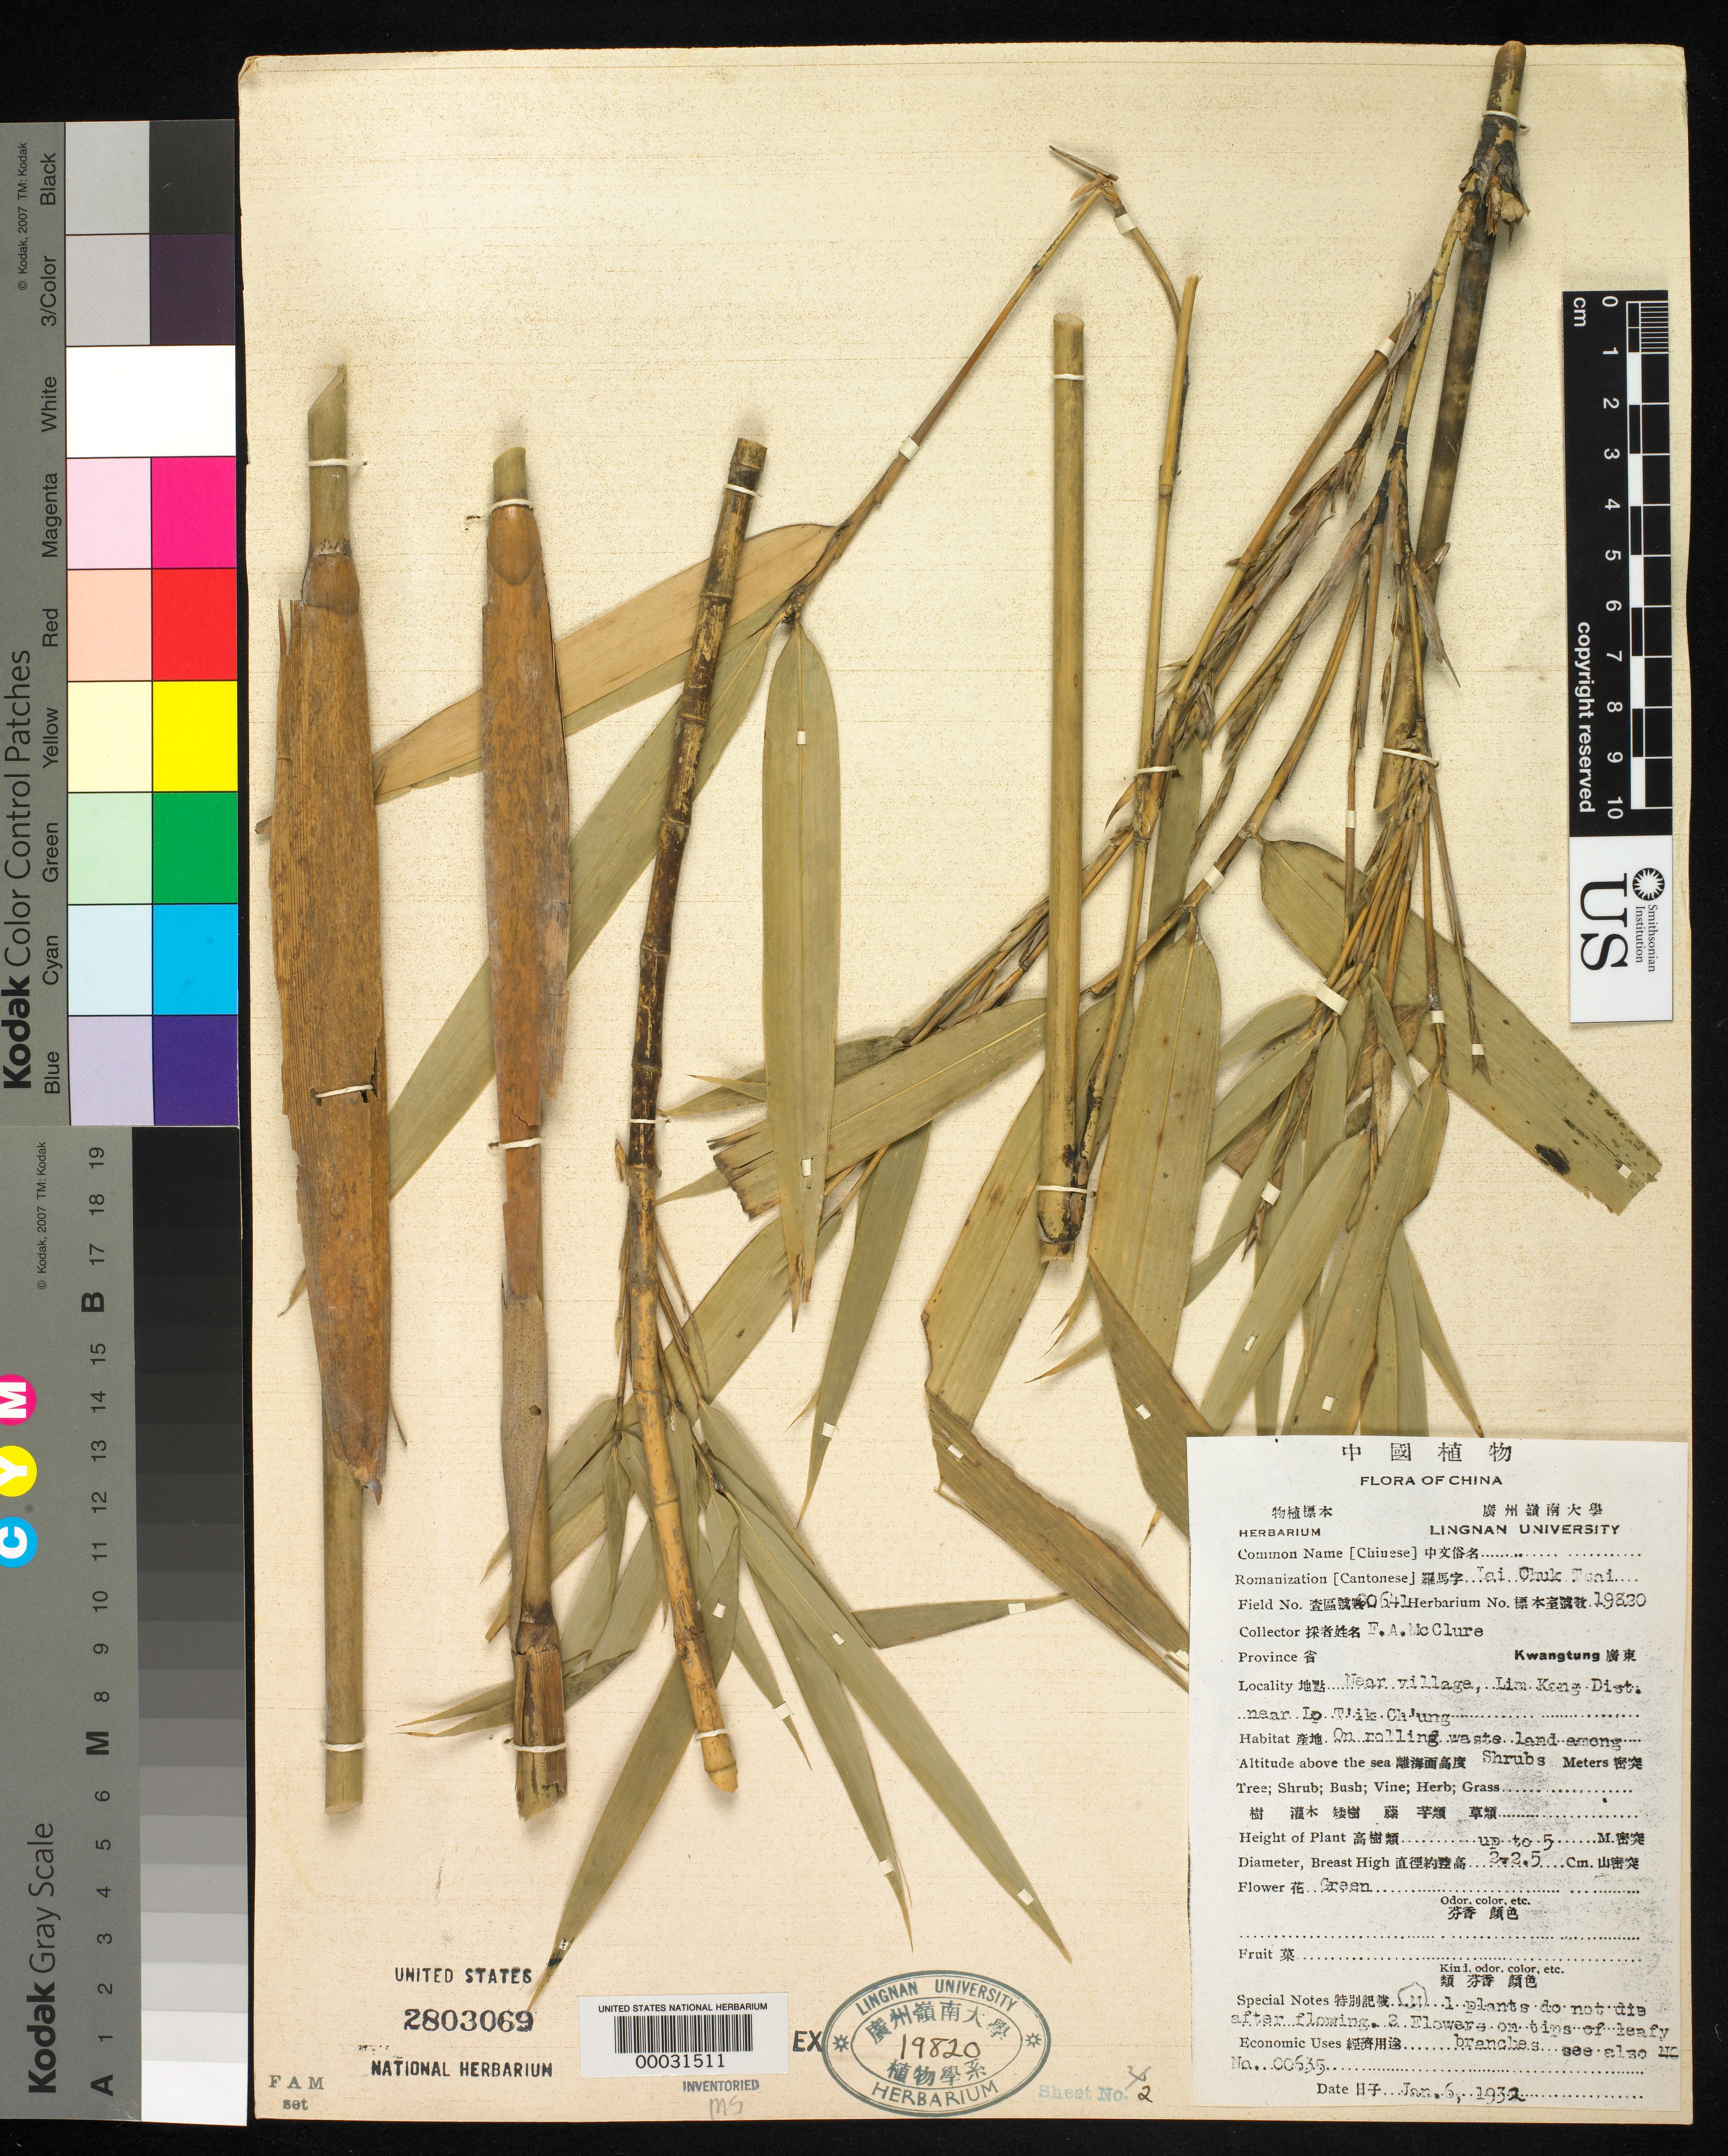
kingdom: Plantae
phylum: Tracheophyta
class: Liliopsida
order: Poales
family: Poaceae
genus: Arundinaria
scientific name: Arundinaria sp.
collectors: F. A. McClure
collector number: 641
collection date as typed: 06 Jan 1932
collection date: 1932-01-06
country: China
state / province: Guangdong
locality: Lim kong, lo t'ik ch'ung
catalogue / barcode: US 2803069